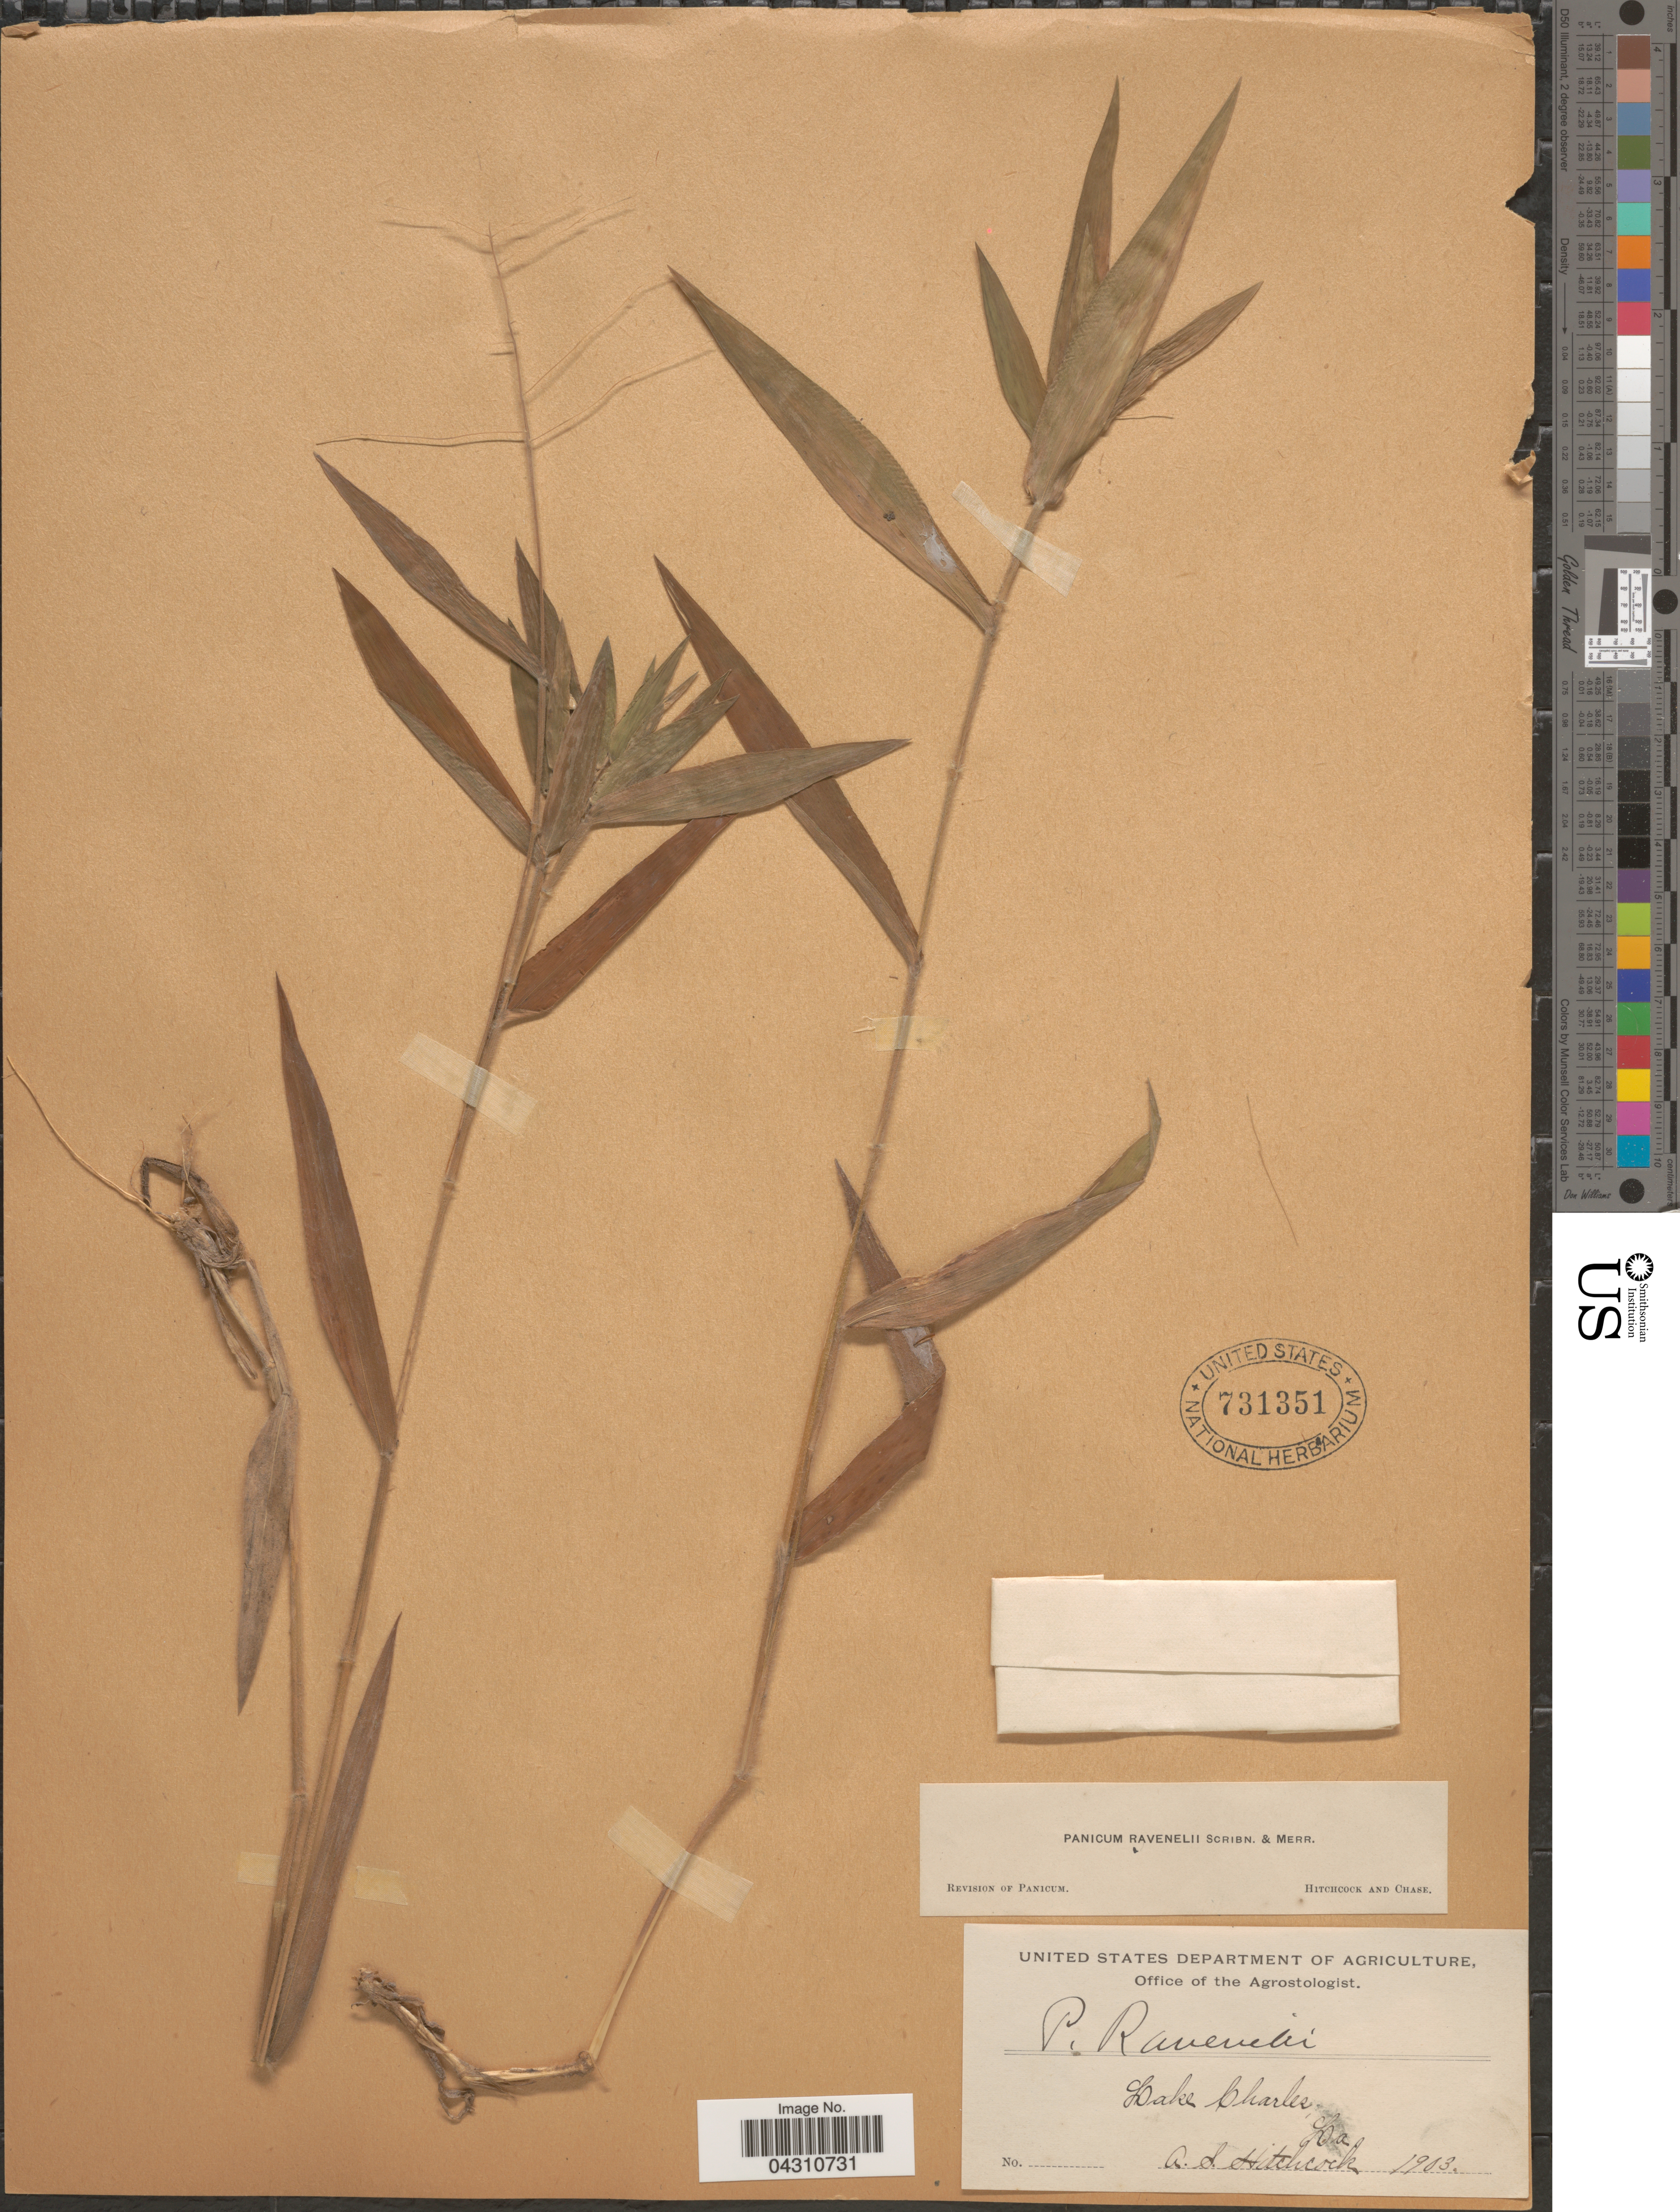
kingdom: Plantae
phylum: Tracheophyta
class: Liliopsida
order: Poales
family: Poaceae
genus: Dichanthelium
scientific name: Dichanthelium ravenelii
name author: (Scribn. & Merr.) Gould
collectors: A. S. Hitchcock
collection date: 1903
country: United States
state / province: Louisiana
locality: Lake Charles.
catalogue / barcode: US 731351